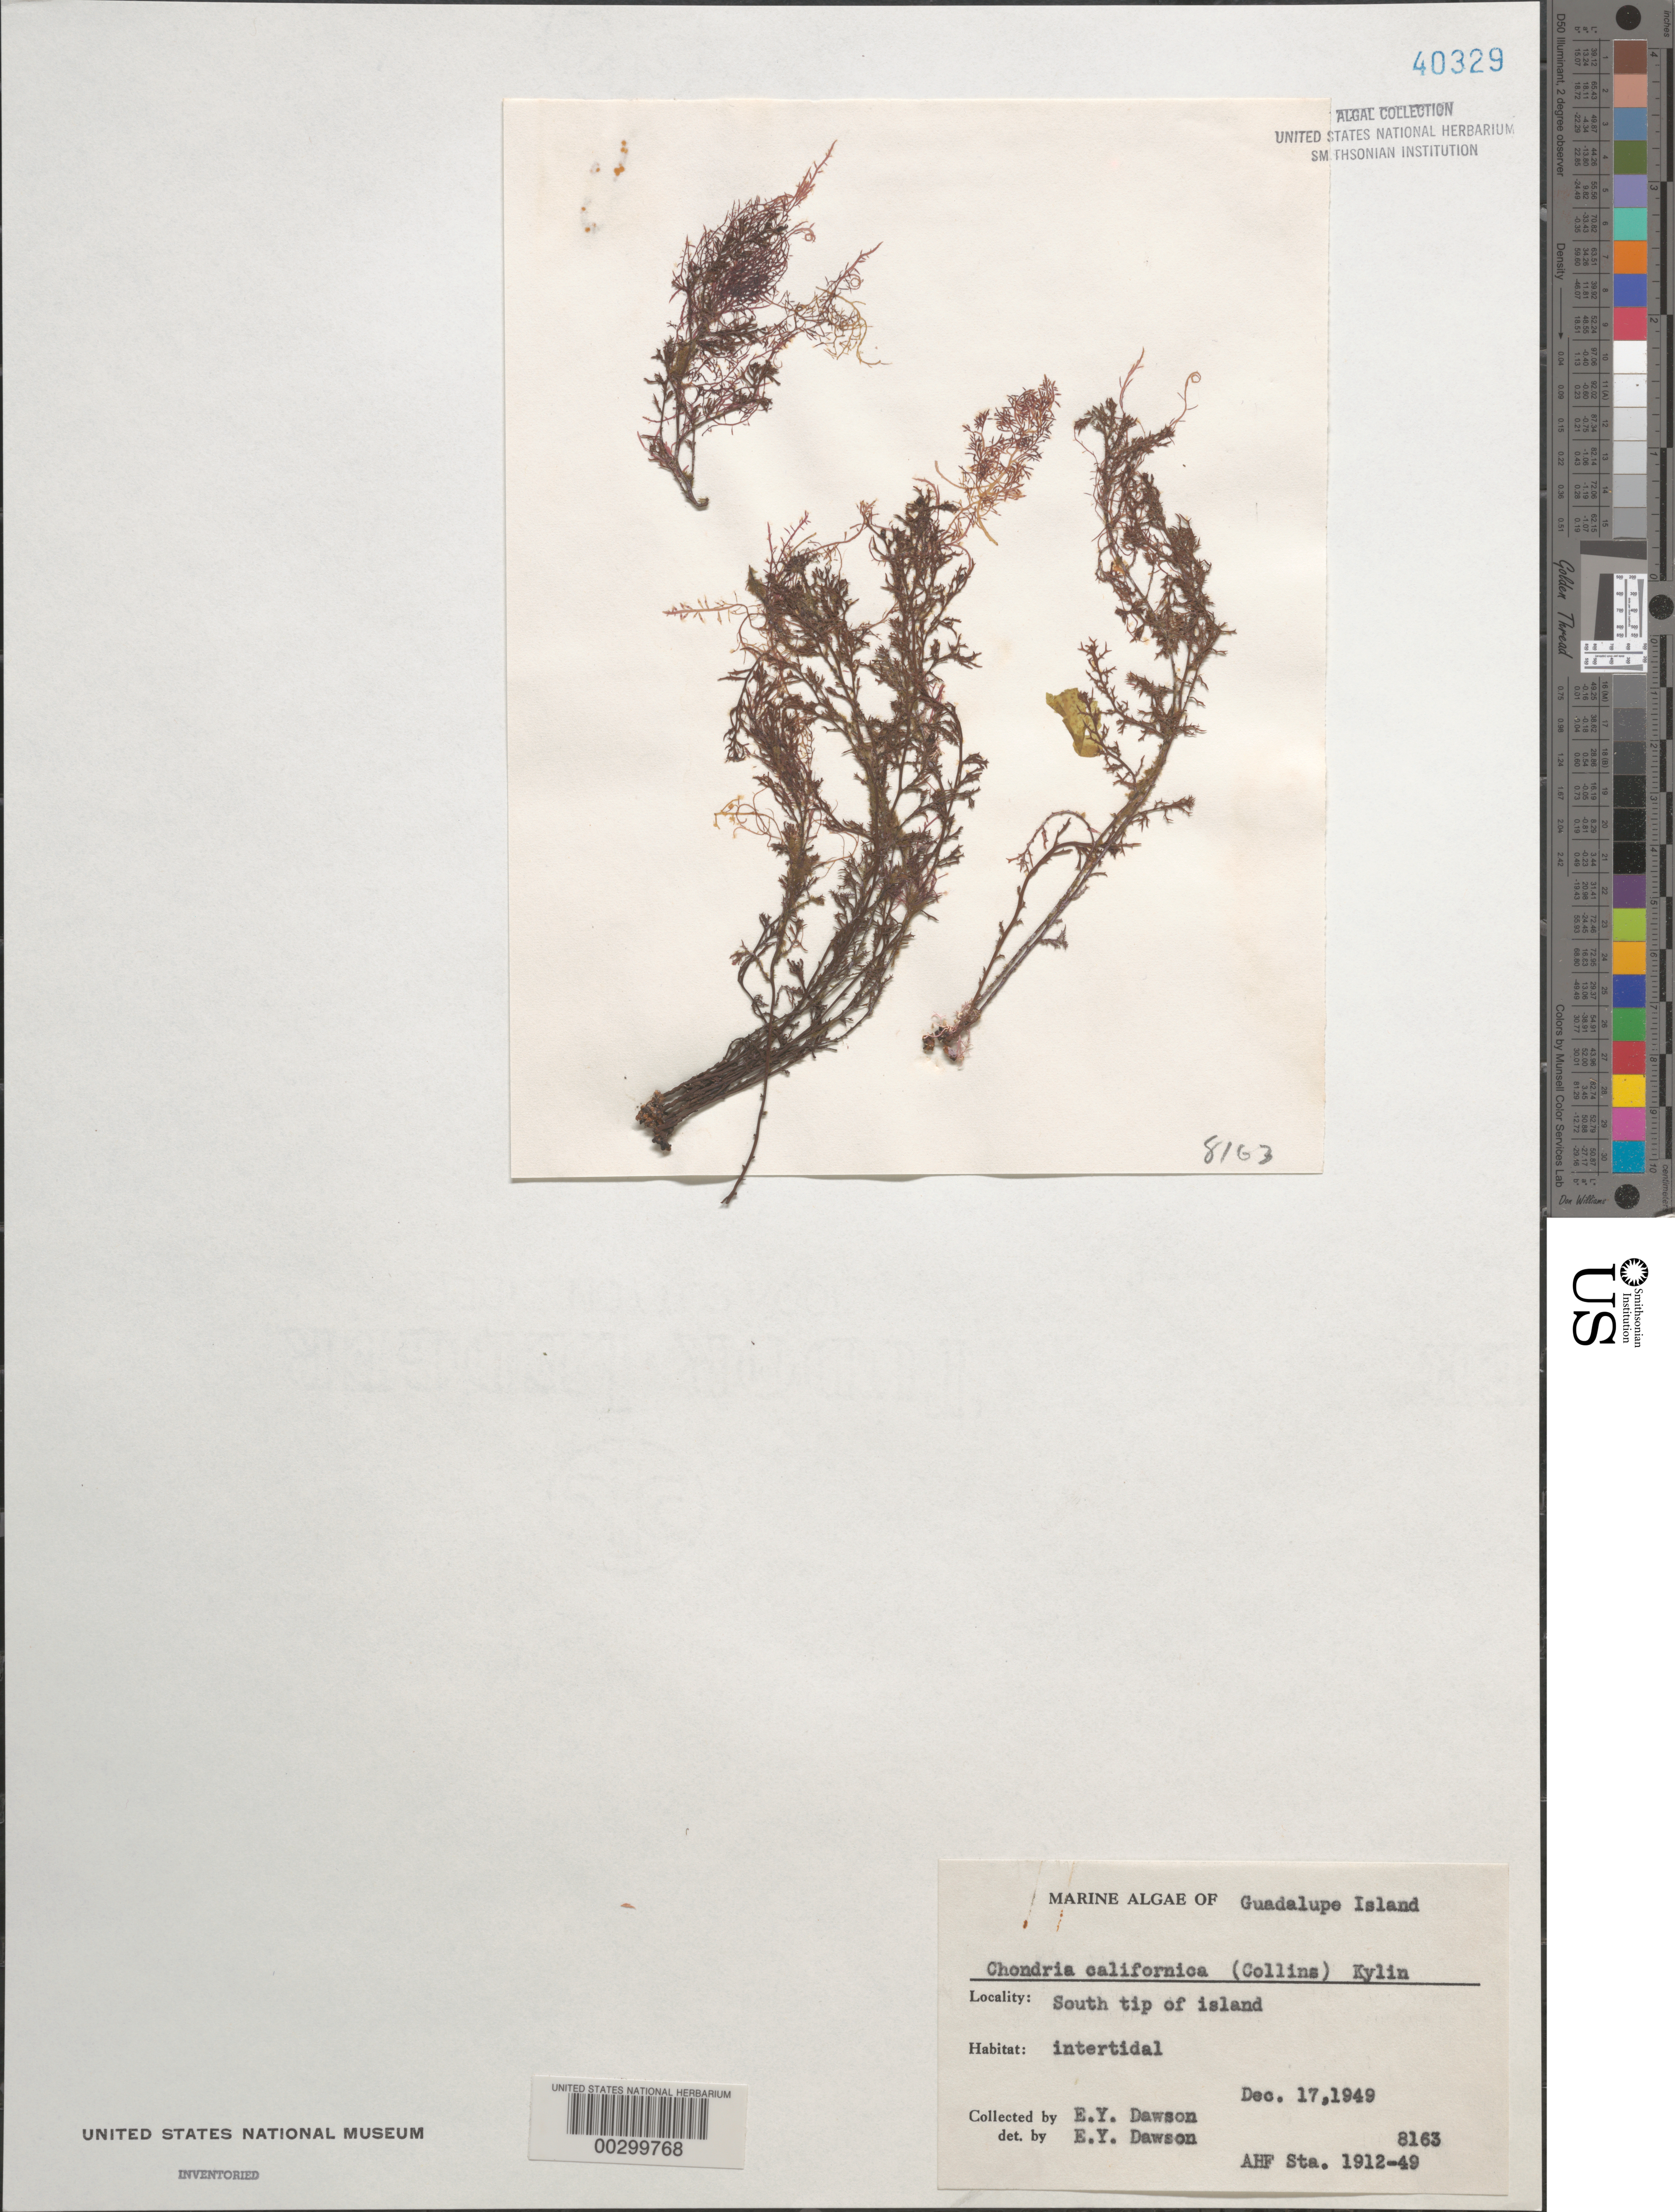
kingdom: Plantae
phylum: Rhodophyta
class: Florideophyceae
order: Ceramiales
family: Rhodomelaceae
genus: Chondria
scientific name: Chondria acrorhizophora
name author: Setch. & N.L. Gardner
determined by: Algae name updating Project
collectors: E. Y. Dawson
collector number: EYD 8163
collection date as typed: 17 Dec 1949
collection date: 1949-12-17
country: Mexico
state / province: Baja California Norte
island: Isla Guadalupe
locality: South tip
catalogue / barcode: US 40329